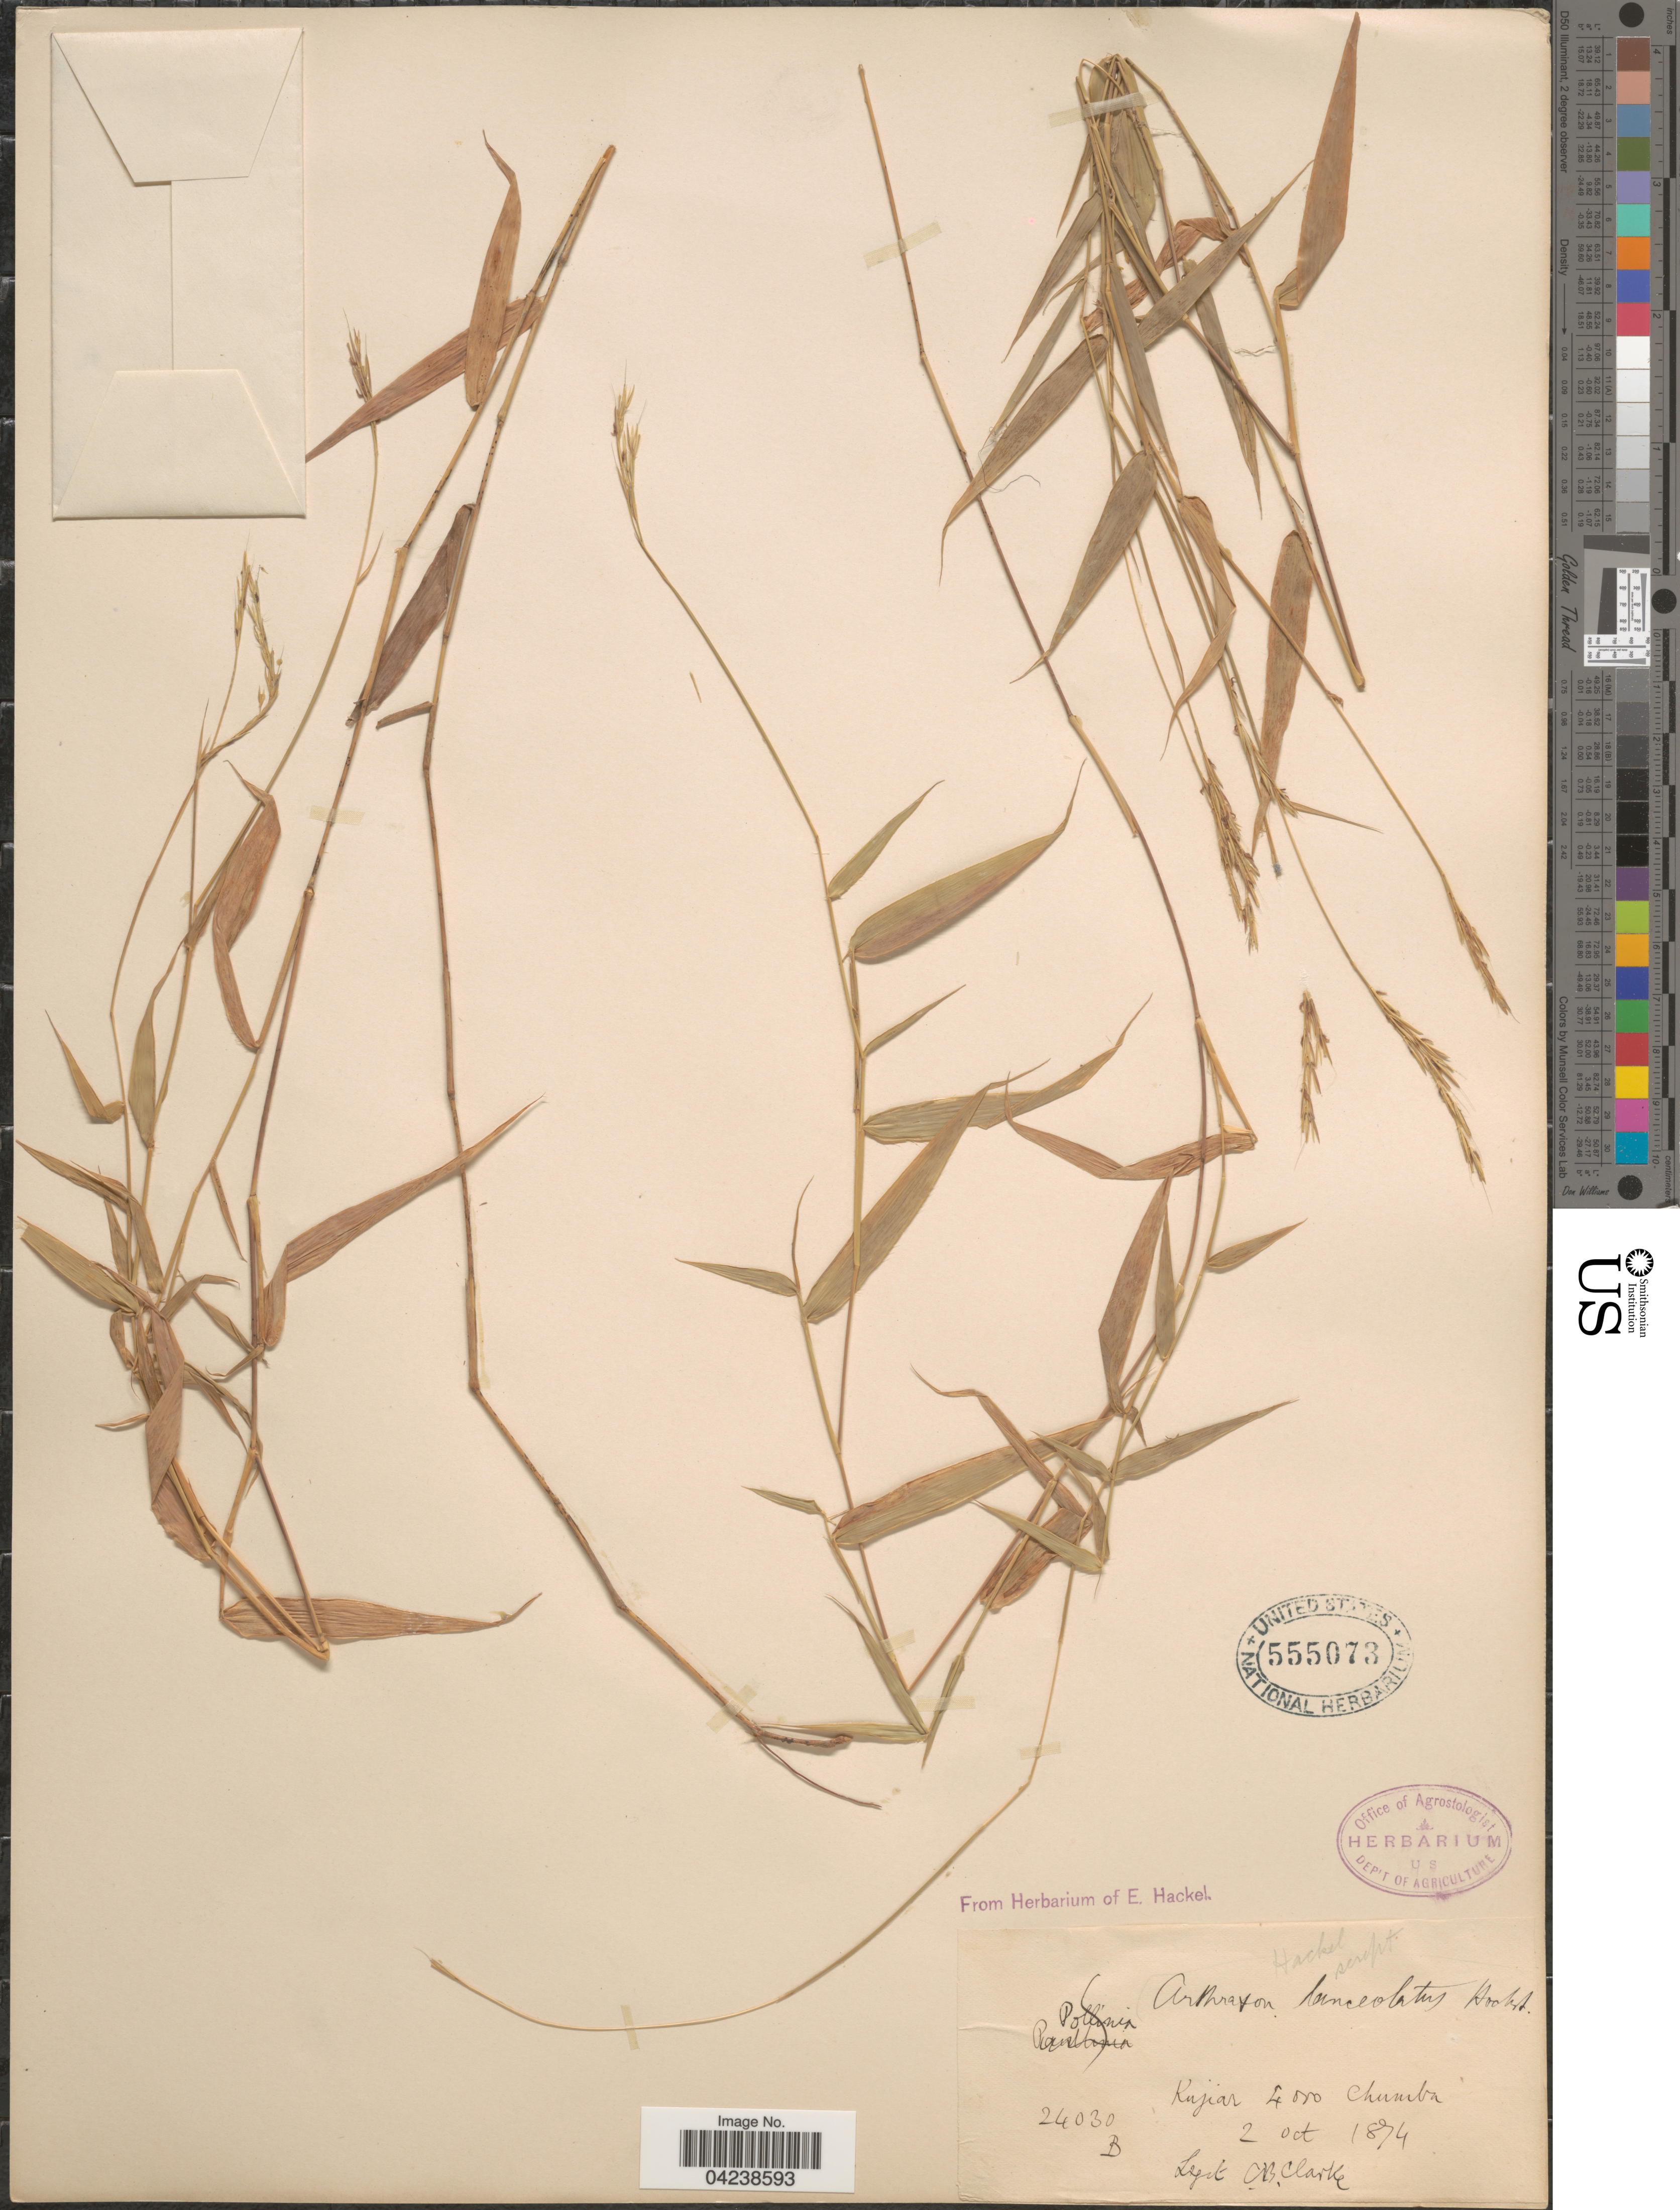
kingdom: Plantae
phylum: Tracheophyta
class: Liliopsida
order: Poales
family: Poaceae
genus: Arthraxon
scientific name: Arthraxon lanceolatus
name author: (Roxb.) Hochst.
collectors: C. B. Clarke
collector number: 24030B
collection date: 1874-10-02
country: India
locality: Kujiar. Chamba.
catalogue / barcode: US 555073